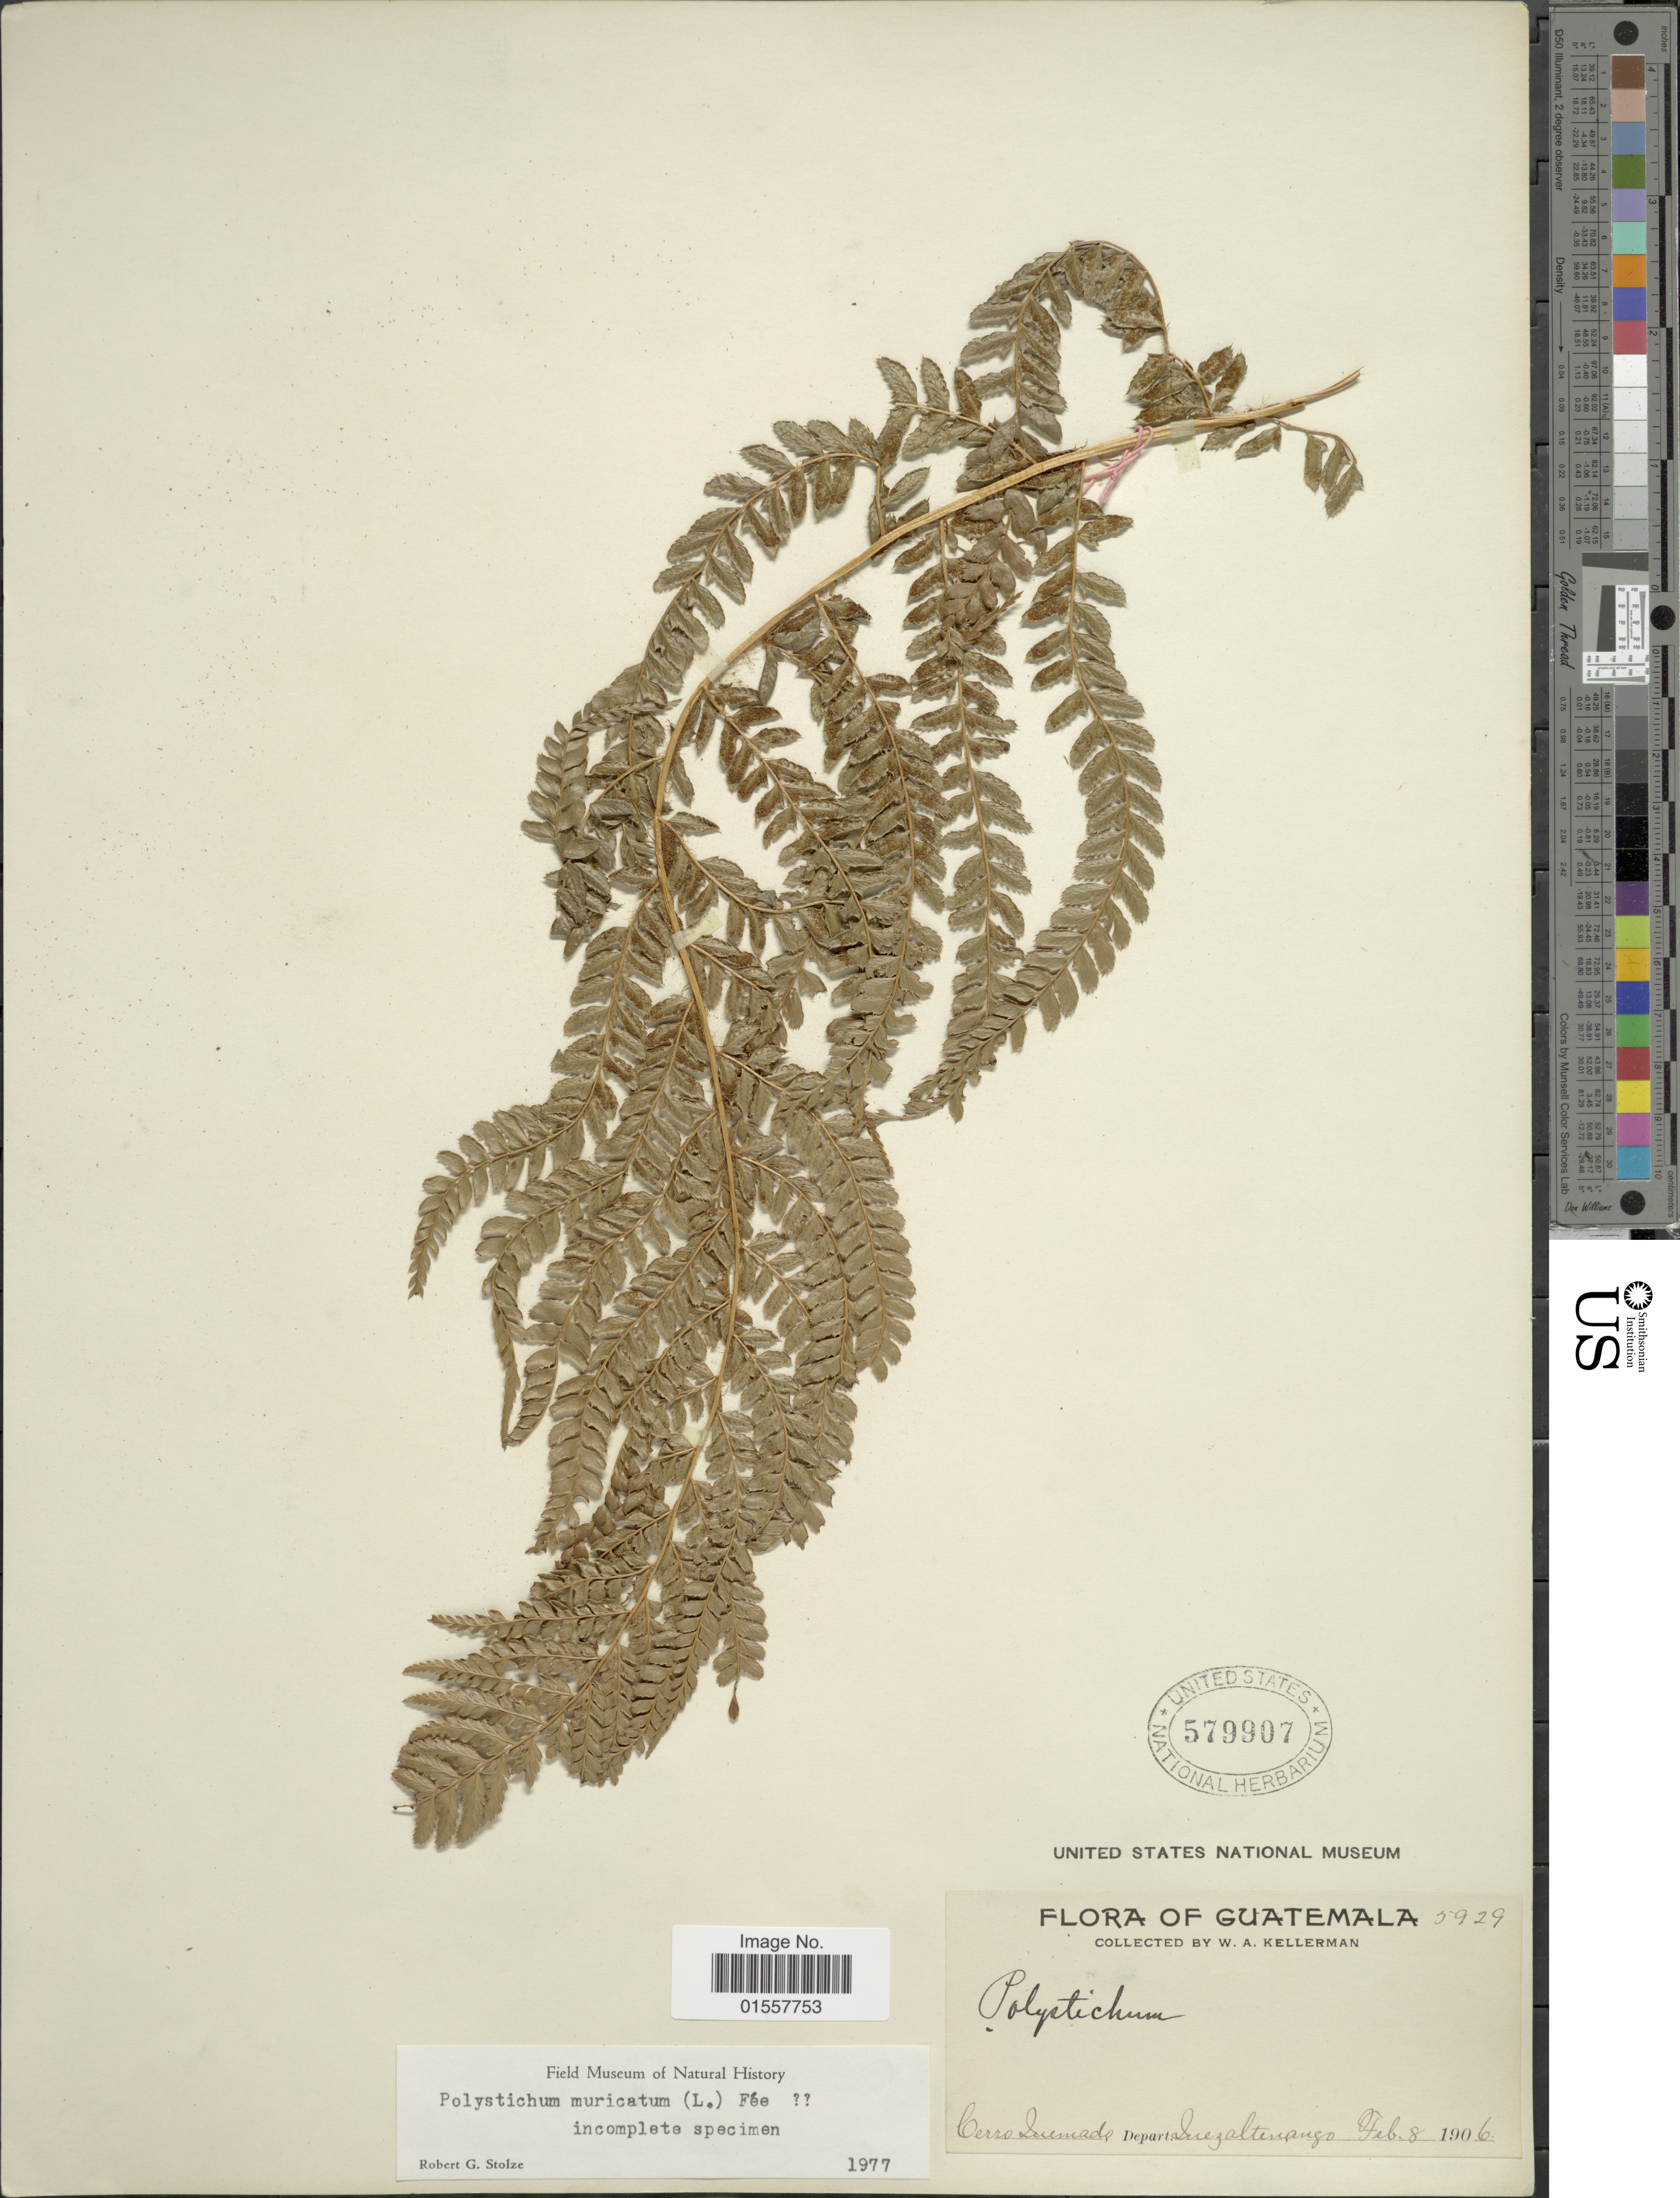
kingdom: Plantae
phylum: Tracheophyta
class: Polypodiopsida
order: Polypodiales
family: Dryopteridaceae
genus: Polystichum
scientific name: Polystichum muricatum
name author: (L.) Fée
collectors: W. Kellerman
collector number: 5929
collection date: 1906-02-08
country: Guatemala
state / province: Quetzaltenango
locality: Cerro Quemado, Depart. Quezaltenango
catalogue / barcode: US 579907